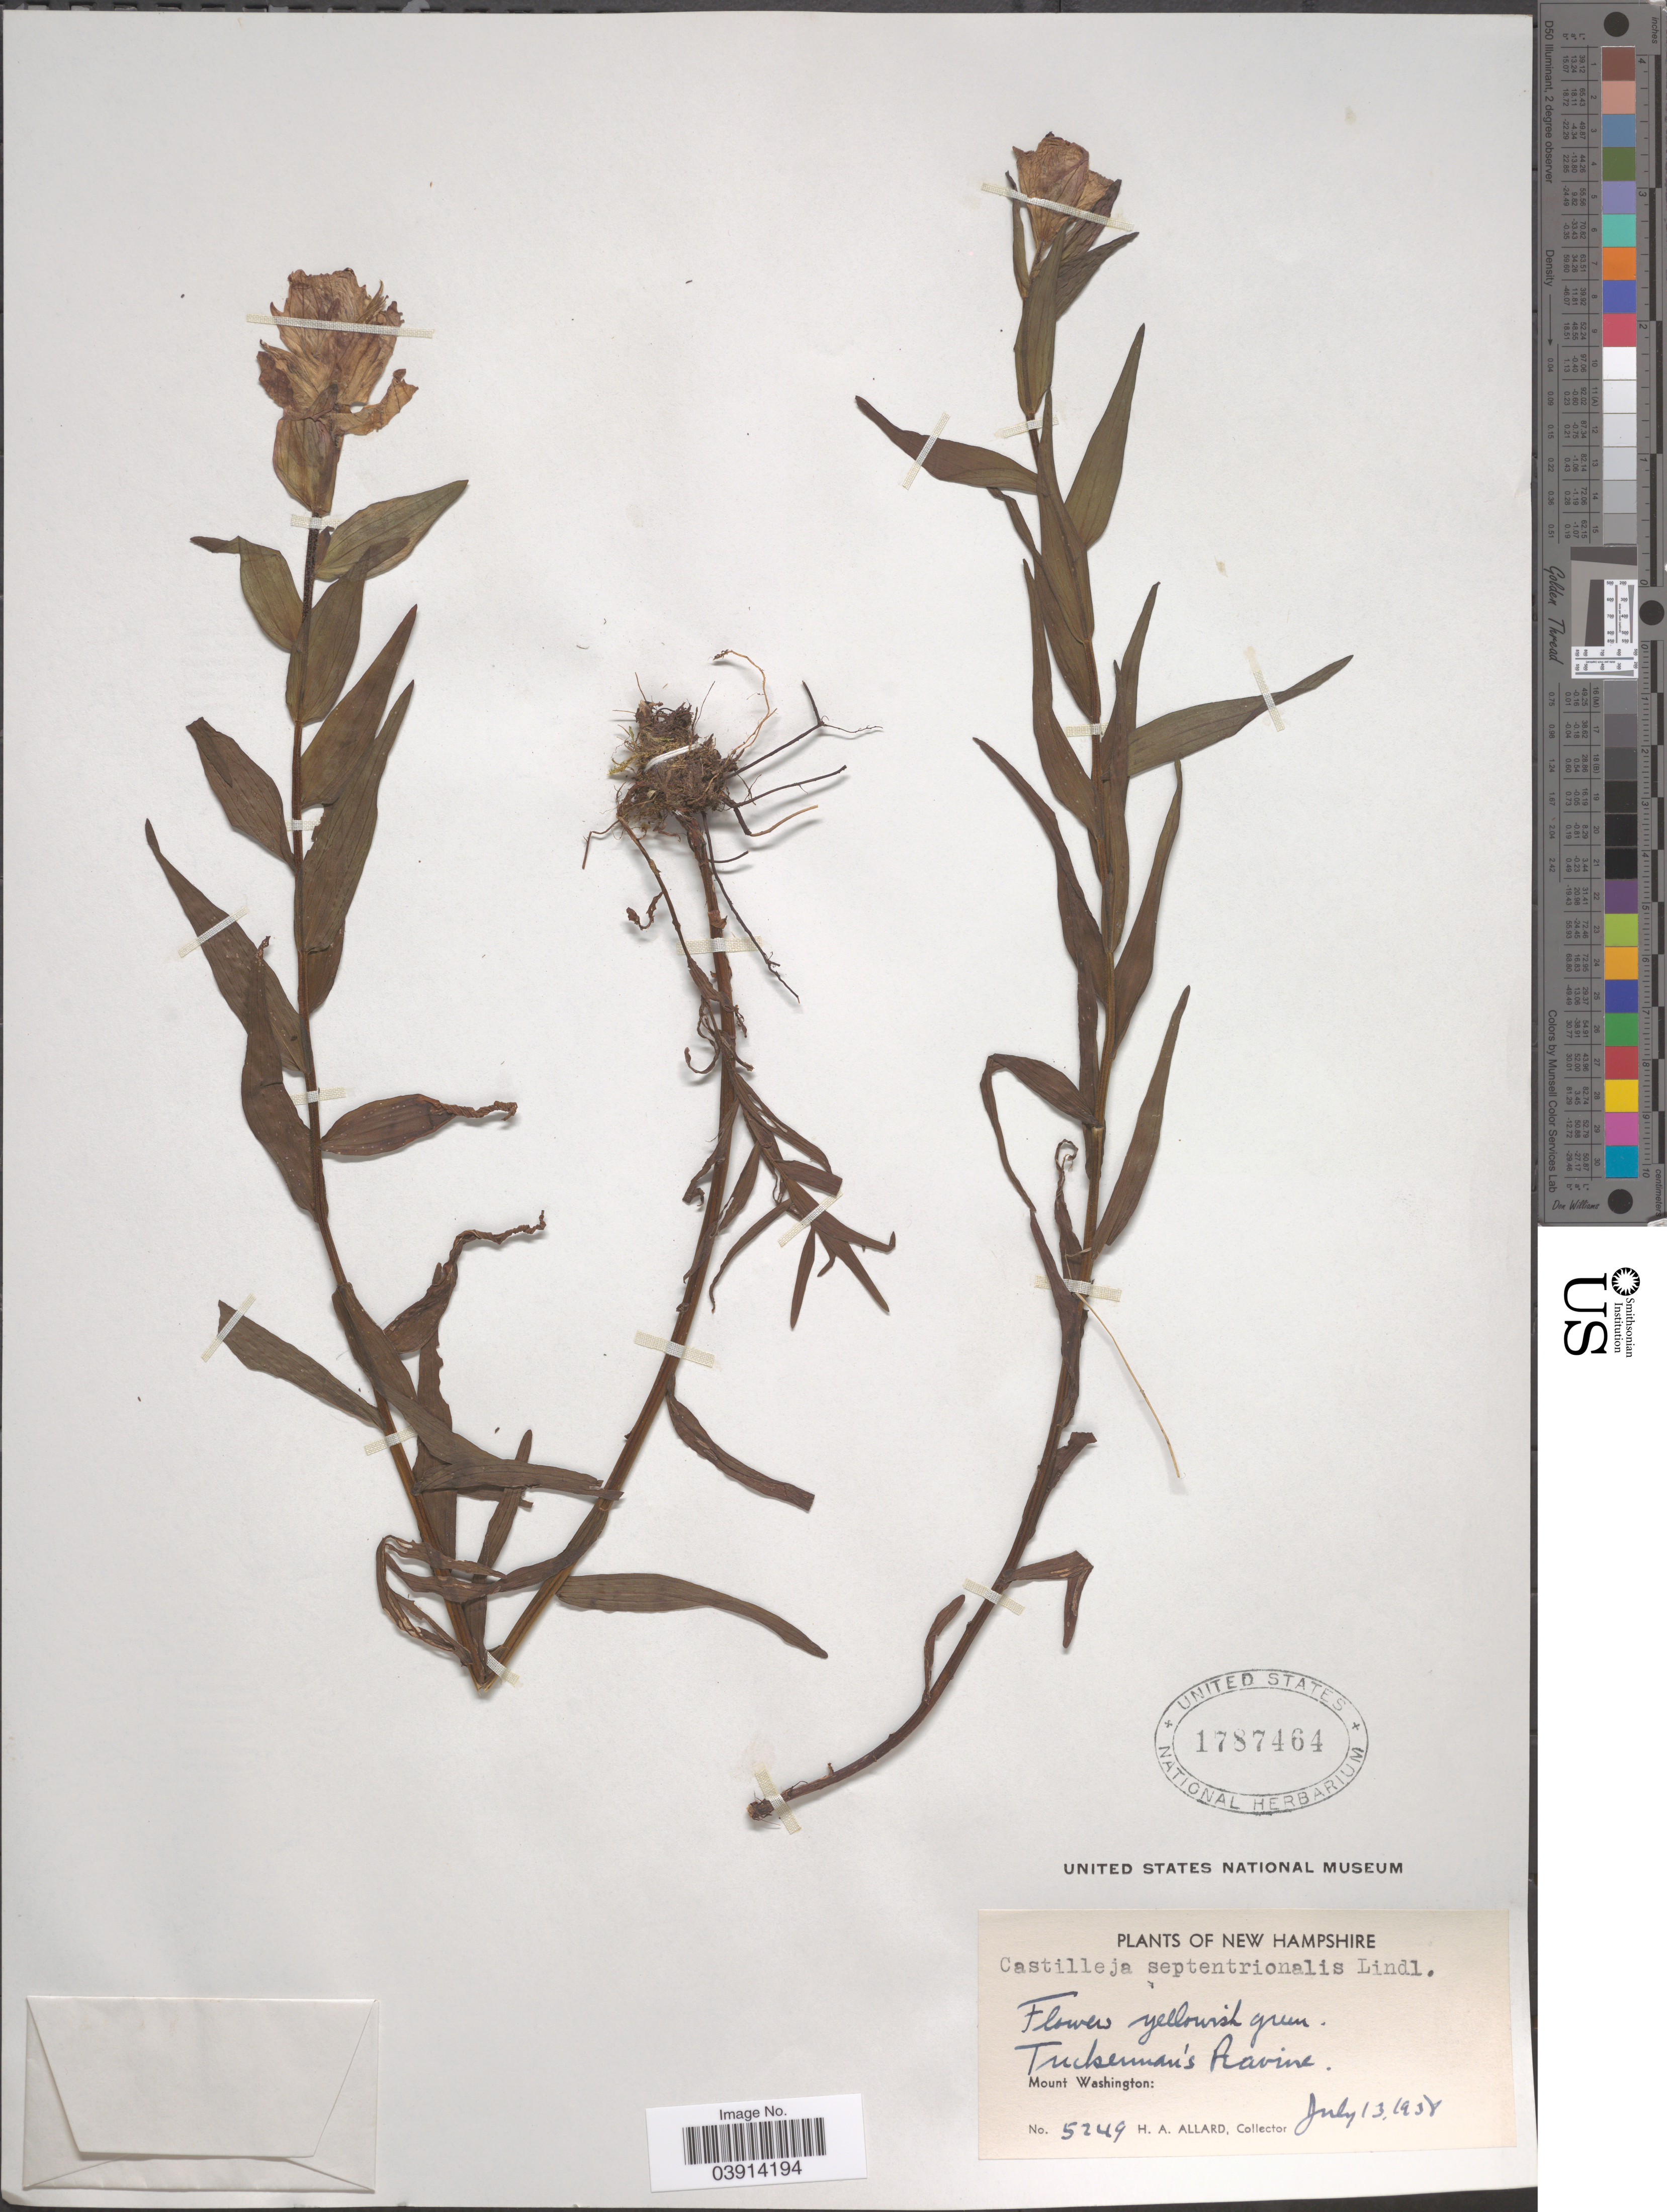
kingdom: Plantae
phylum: Tracheophyta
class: Magnoliopsida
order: Lamiales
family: Orobanchaceae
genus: Castilleja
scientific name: Castilleja septentrionalis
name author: Lindl.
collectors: H. A. Allard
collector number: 5249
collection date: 1938-07-13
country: United States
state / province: New Hampshire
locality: Tuckerman's Ravine. Mount Washington.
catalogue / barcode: US 1787464